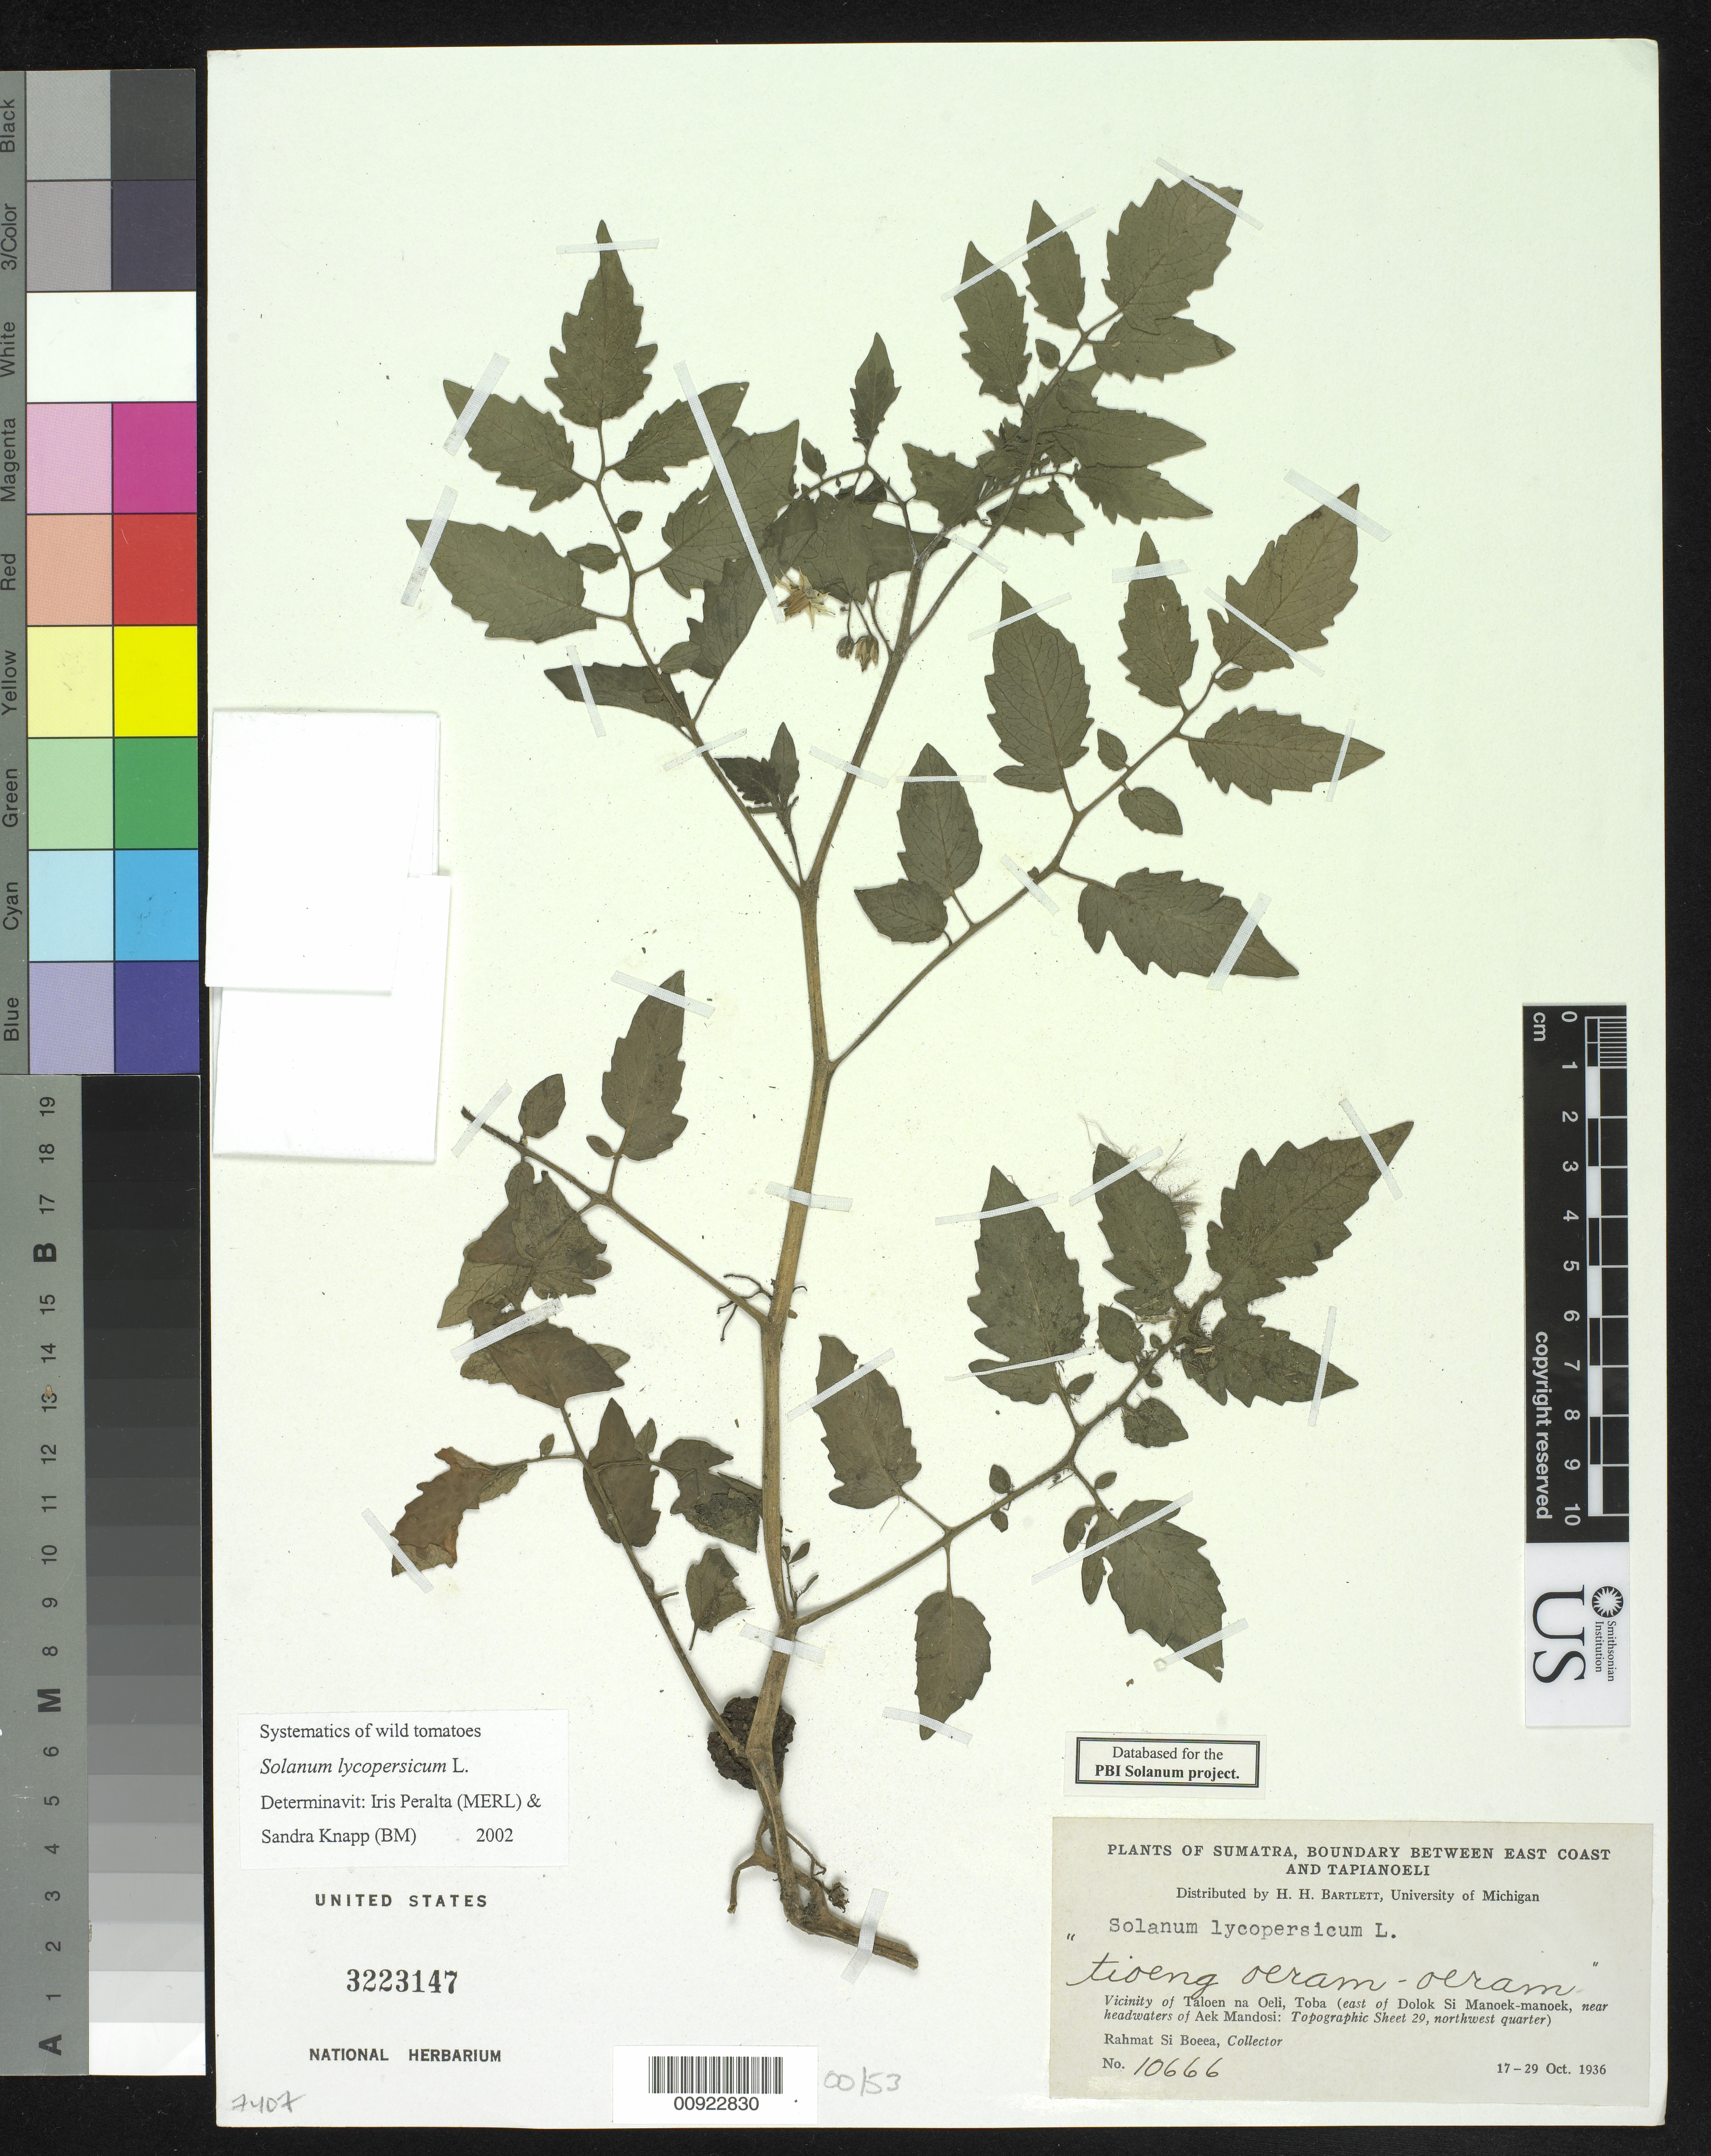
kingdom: Plantae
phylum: Tracheophyta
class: Magnoliopsida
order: Solanales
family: Solanaceae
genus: Solanum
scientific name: Solanum lycopersicum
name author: L.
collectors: Rahmat Si Boeea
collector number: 10666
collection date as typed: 17 Oct 1936 to 29 Oct 1936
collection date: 1936-10-17/1936-10-29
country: Indonesia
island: Sumatra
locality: Boundary between east coast and Tapianoeli; vicinity of Taloen na Toba (east of Dolok si Manoek-manoek, near headwaters of Aek Mandosi)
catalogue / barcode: US 3223147